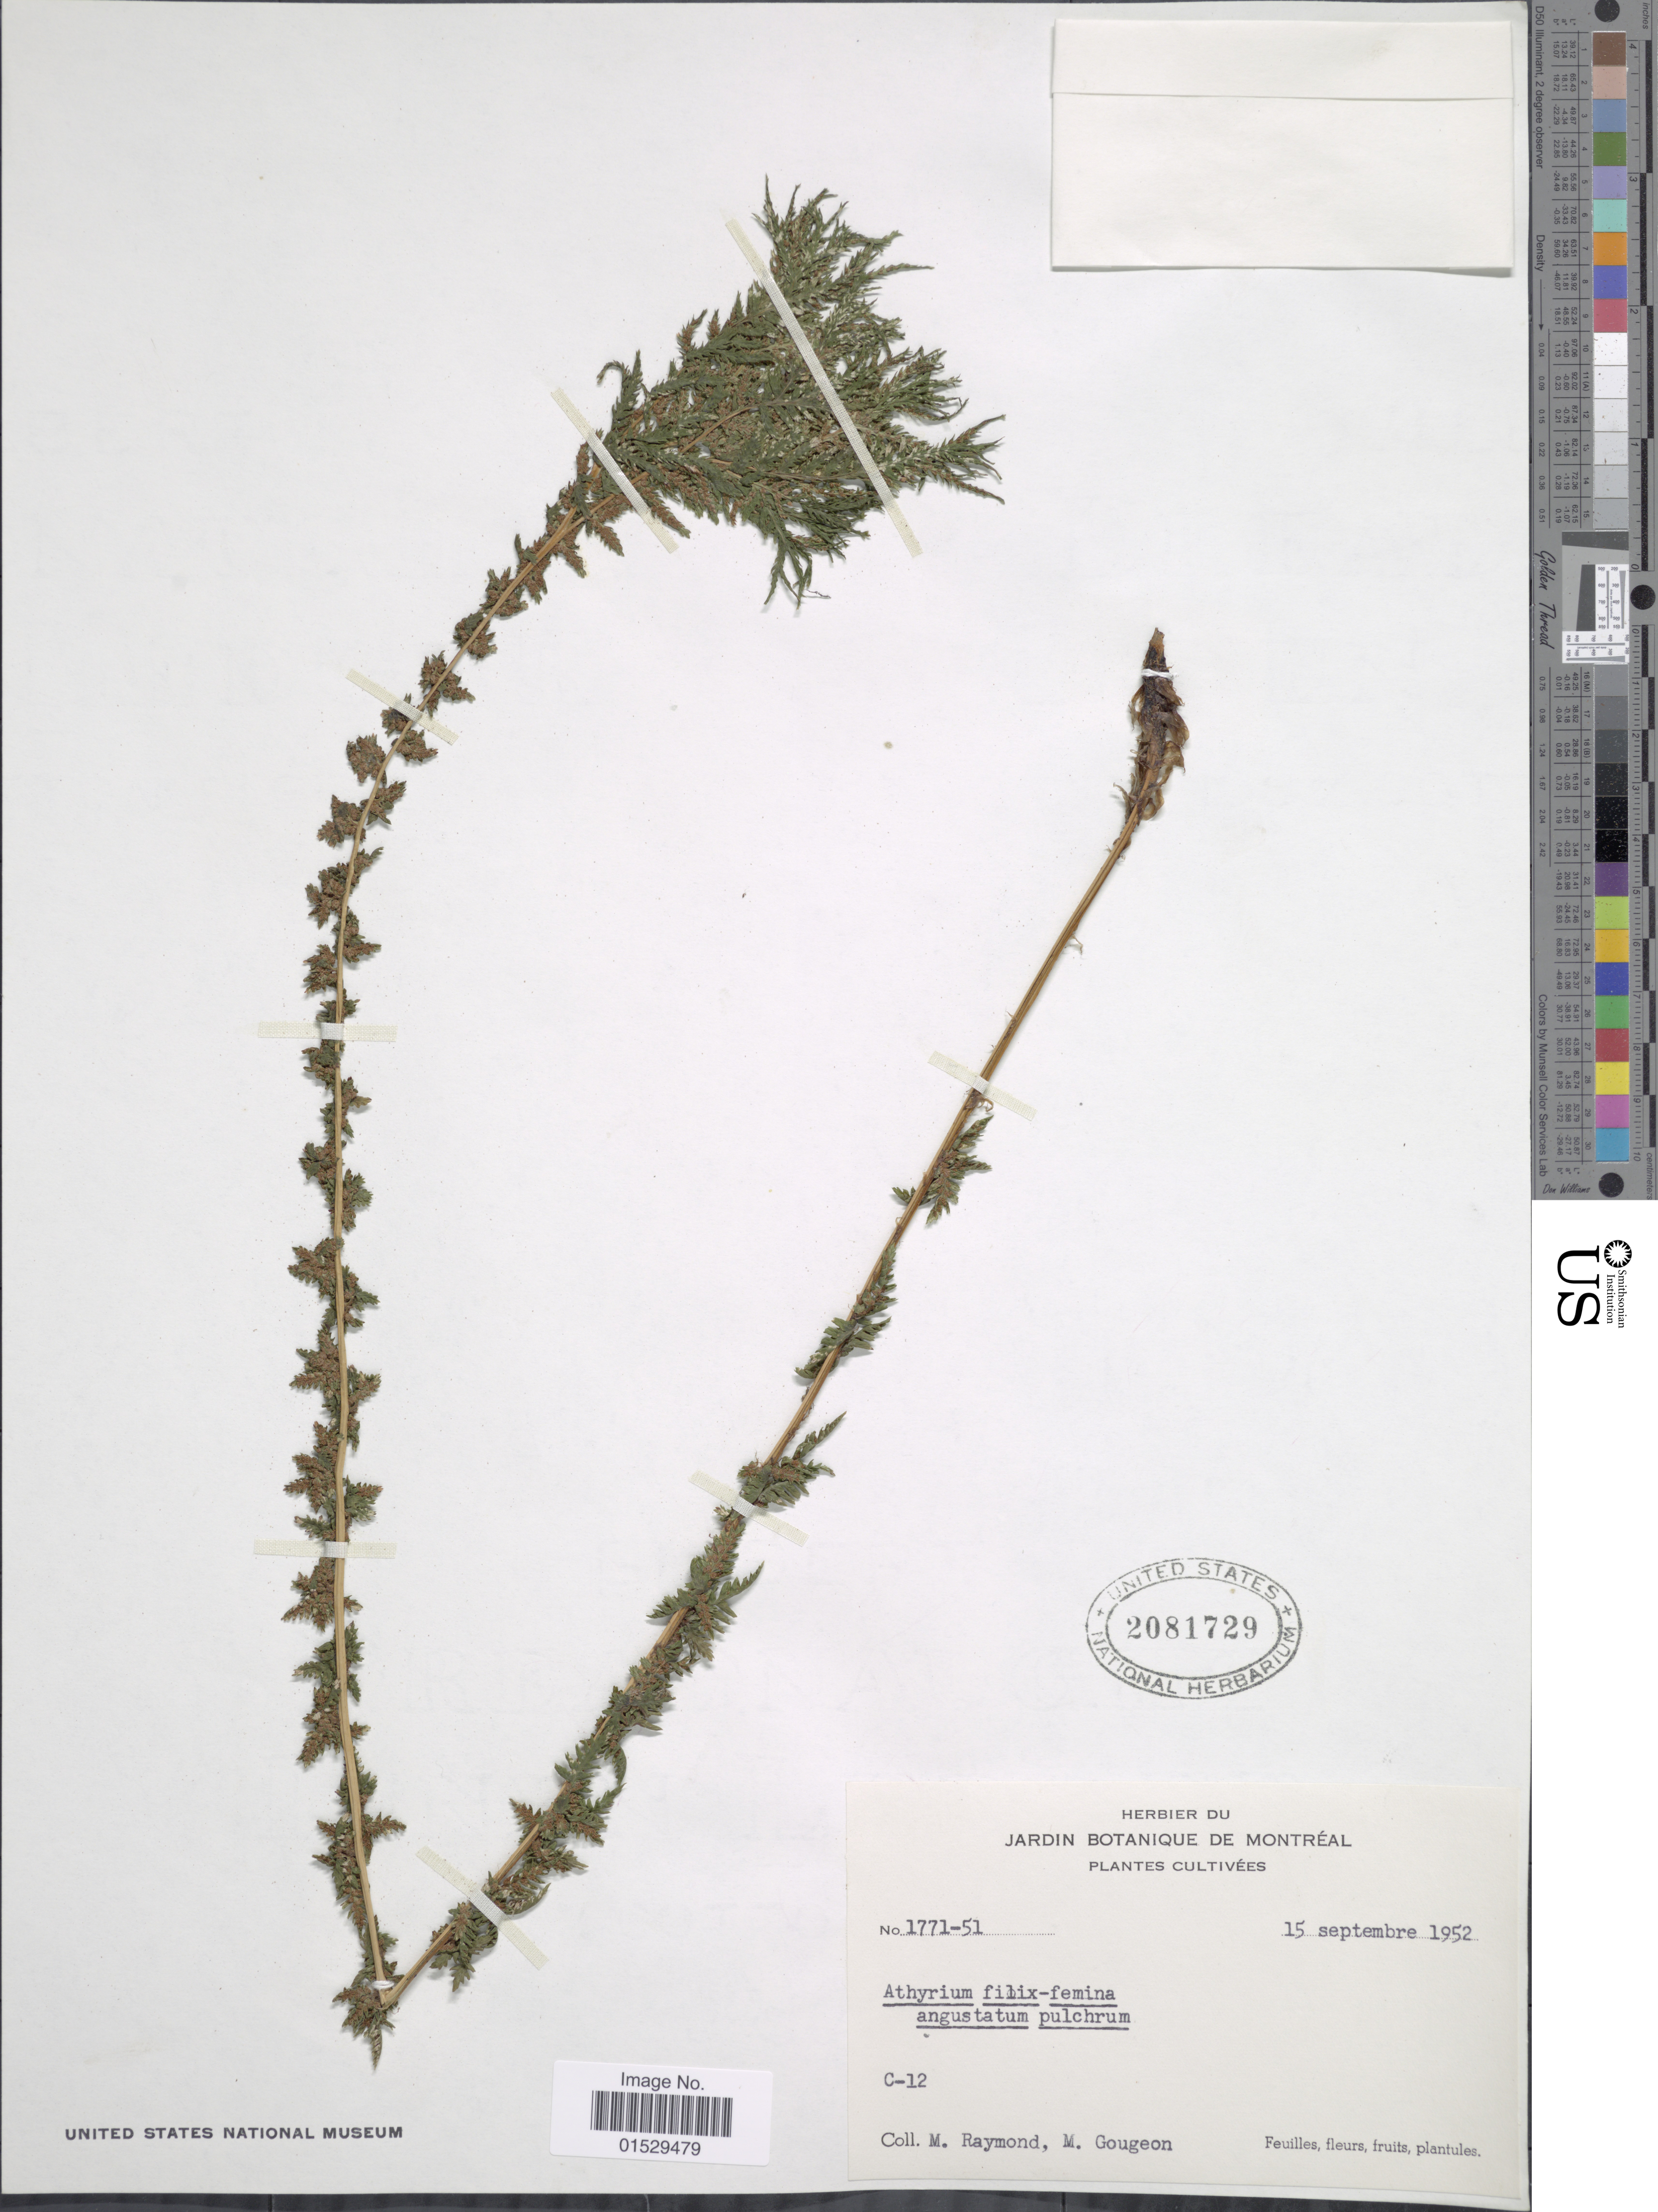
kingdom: Plantae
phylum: Tracheophyta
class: Polypodiopsida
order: Polypodiales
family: Athyriaceae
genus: Athyrium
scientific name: Athyrium filix-femina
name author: (L.) Roth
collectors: M. Raymond & M. Gougeon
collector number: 1771-51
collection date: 1952-09-15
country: Canada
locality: Jardin Botanique de Montreal [unsure placement]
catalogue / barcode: US 2081729